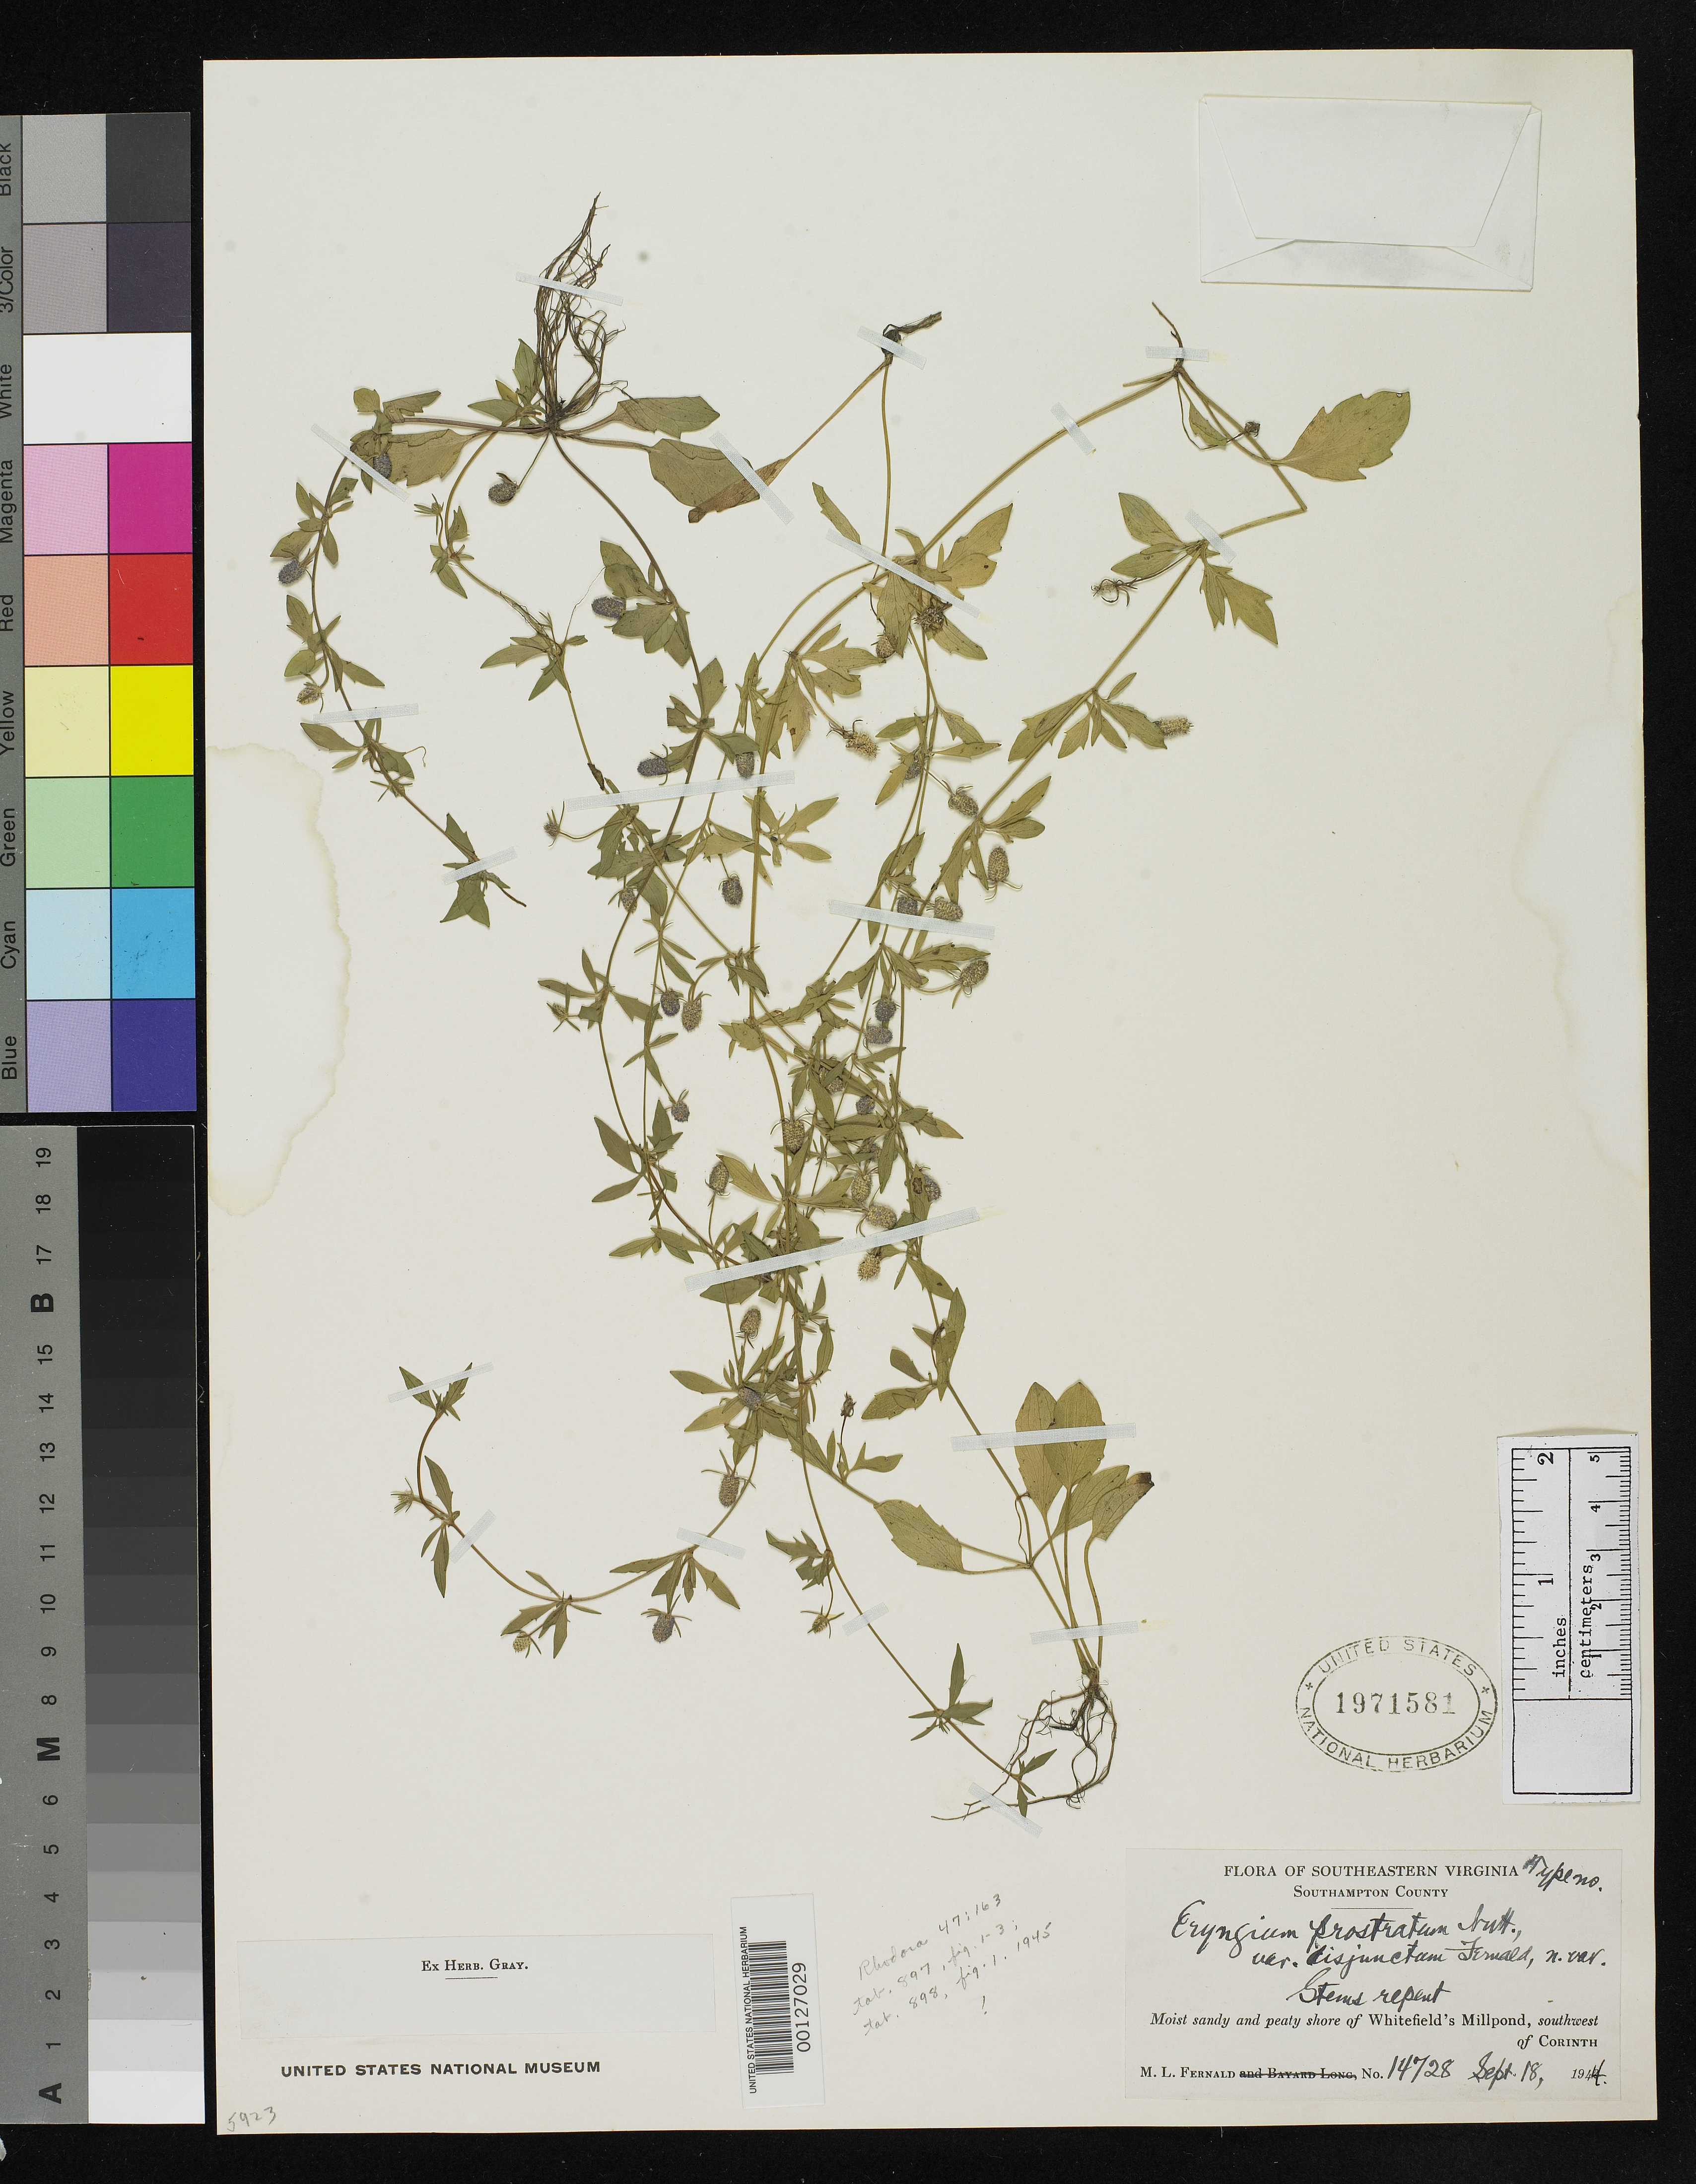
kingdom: Plantae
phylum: Tracheophyta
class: Magnoliopsida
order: Apiales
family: Apiaceae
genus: Eryngium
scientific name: Eryngium prostratum var. disjunctum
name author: Fernald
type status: Isotype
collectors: M. L. Fernald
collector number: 14728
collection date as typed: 18 Sep 1944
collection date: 1944-09-18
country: United States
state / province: Virginia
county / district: Southampton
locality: Moist sandy and peaty shore of Whitefield's Millpond, southwest of Corinth.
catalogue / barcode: US 1971581